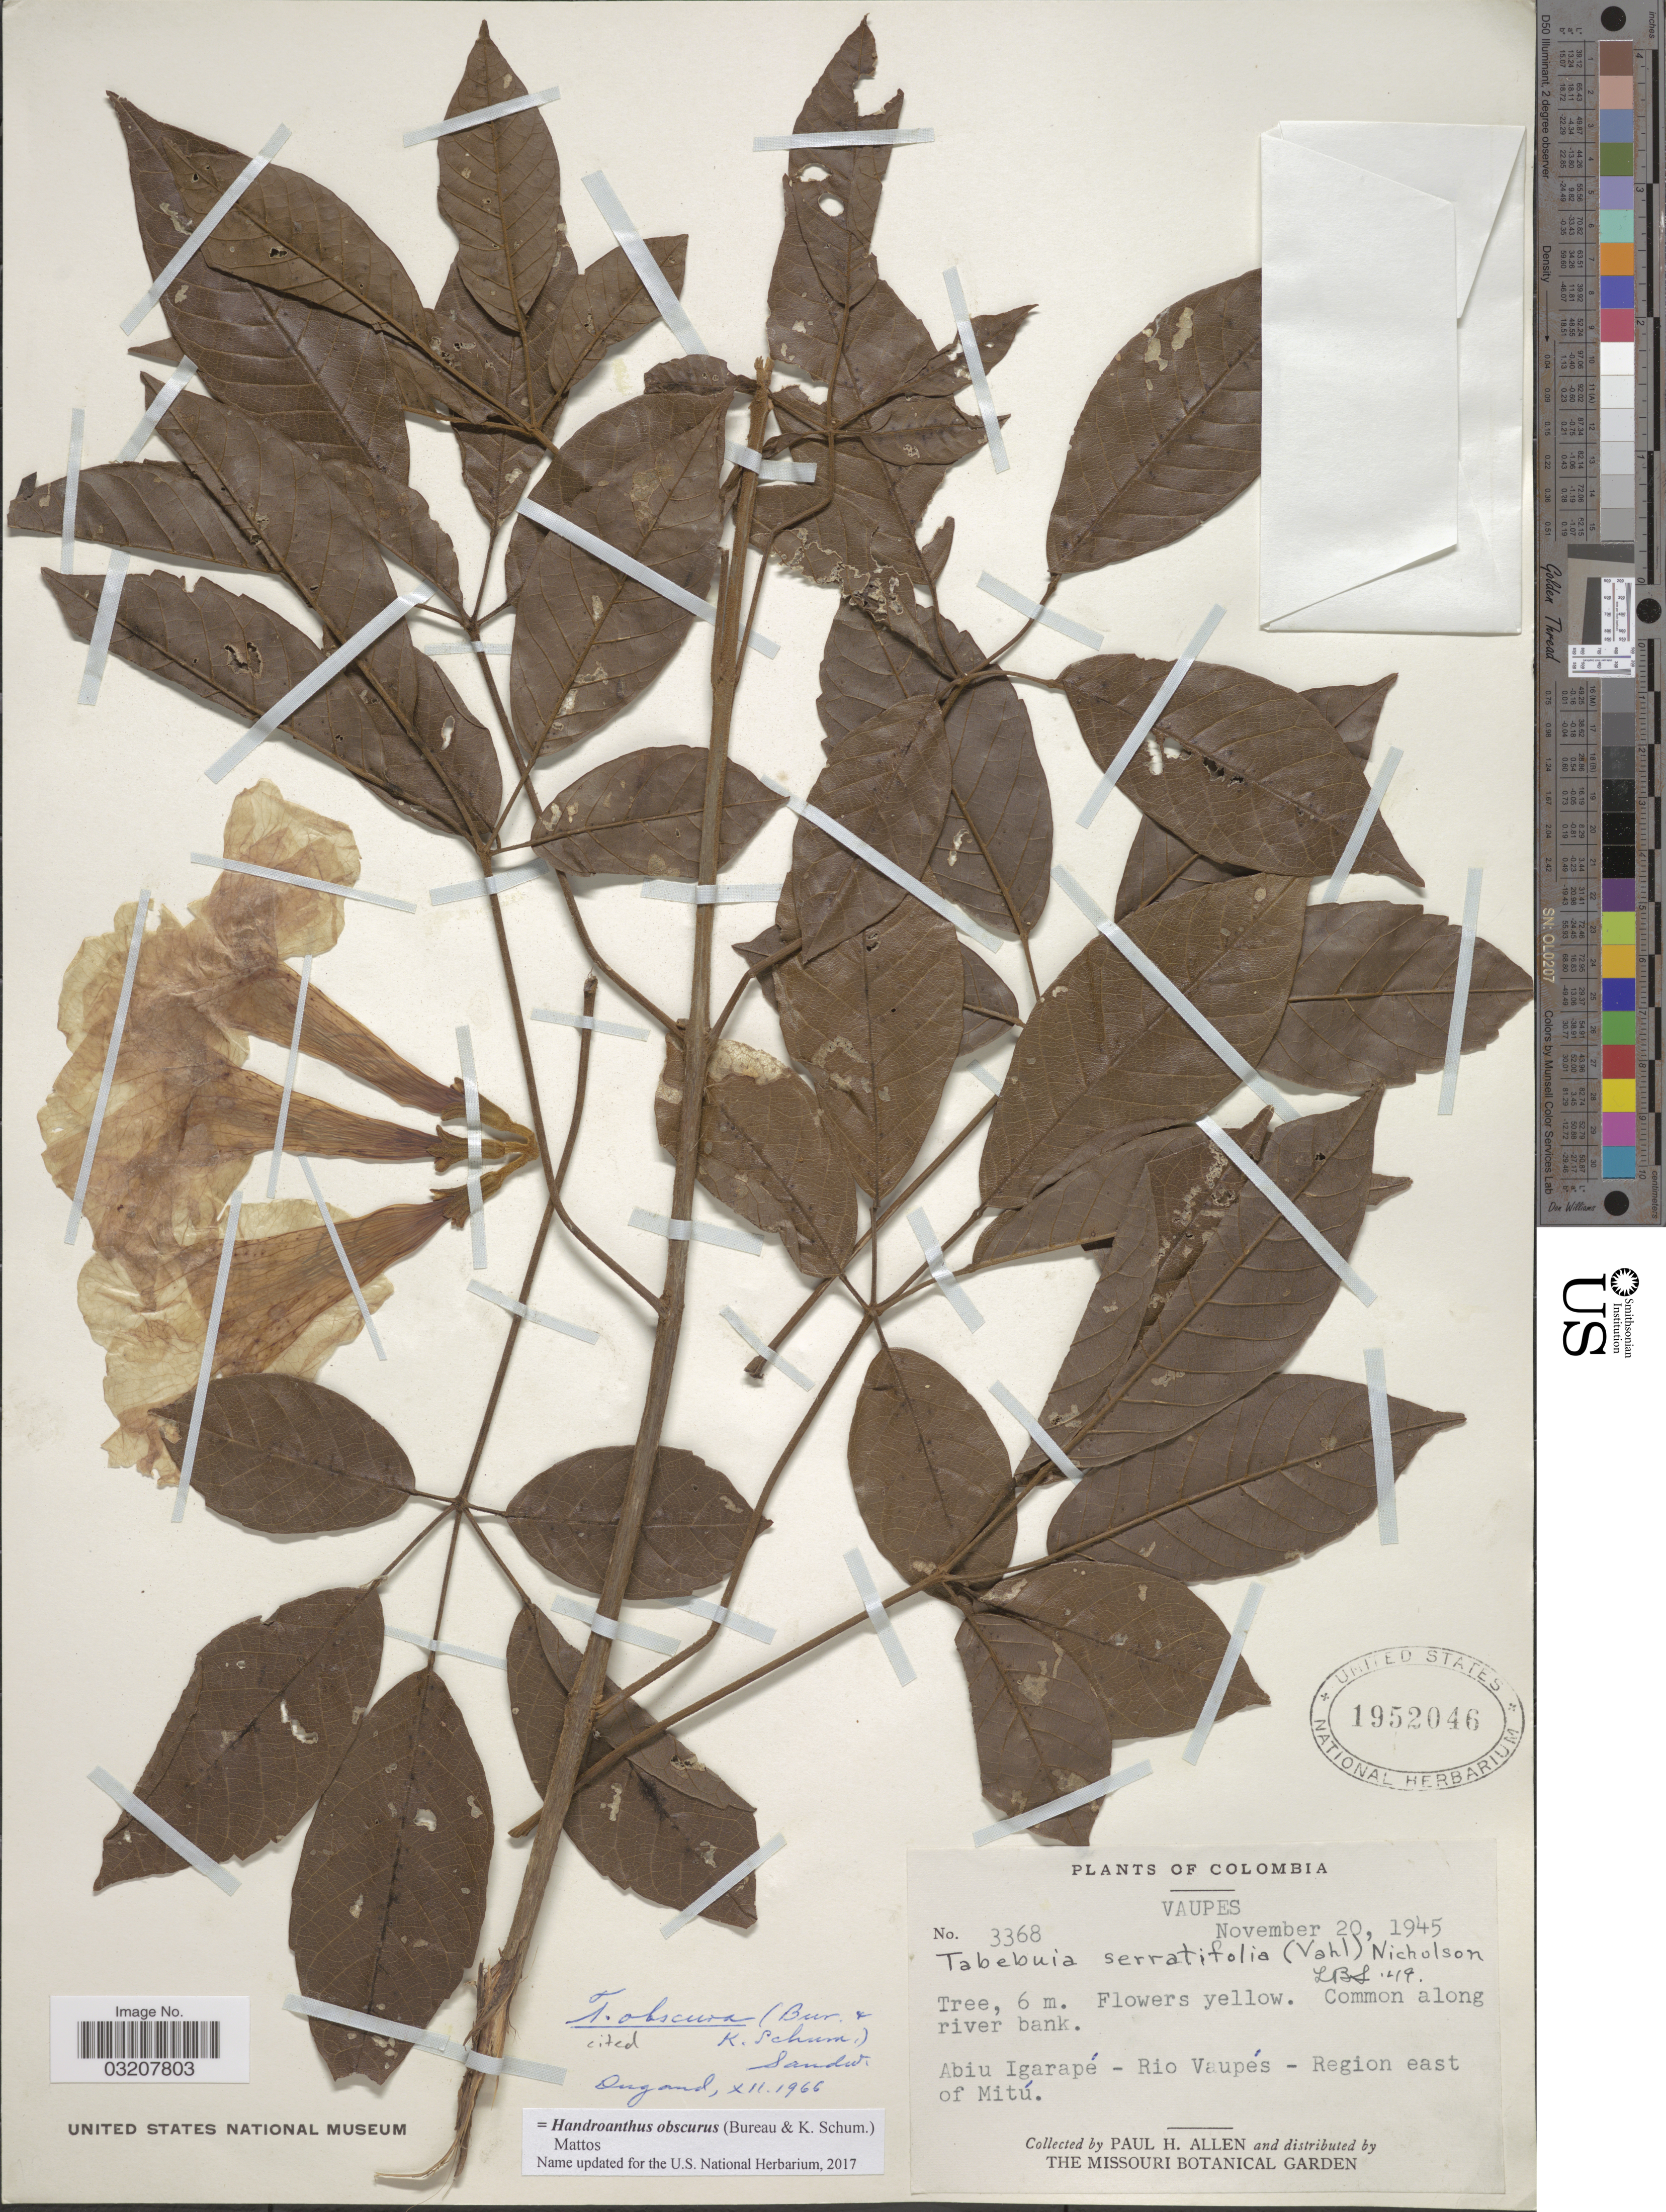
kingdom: Plantae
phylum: Tracheophyta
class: Magnoliopsida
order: Lamiales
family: Bignoniaceae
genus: Handroanthus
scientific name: Handroanthus obscurus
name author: (Bureau ex K. Schum.) Mattos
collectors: P. H. Allen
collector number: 3368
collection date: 1945-11-20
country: Colombia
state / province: Vaupés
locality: Abiu Igarapé - Rio Vaupés - Region east of Mitú.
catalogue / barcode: US 1952046